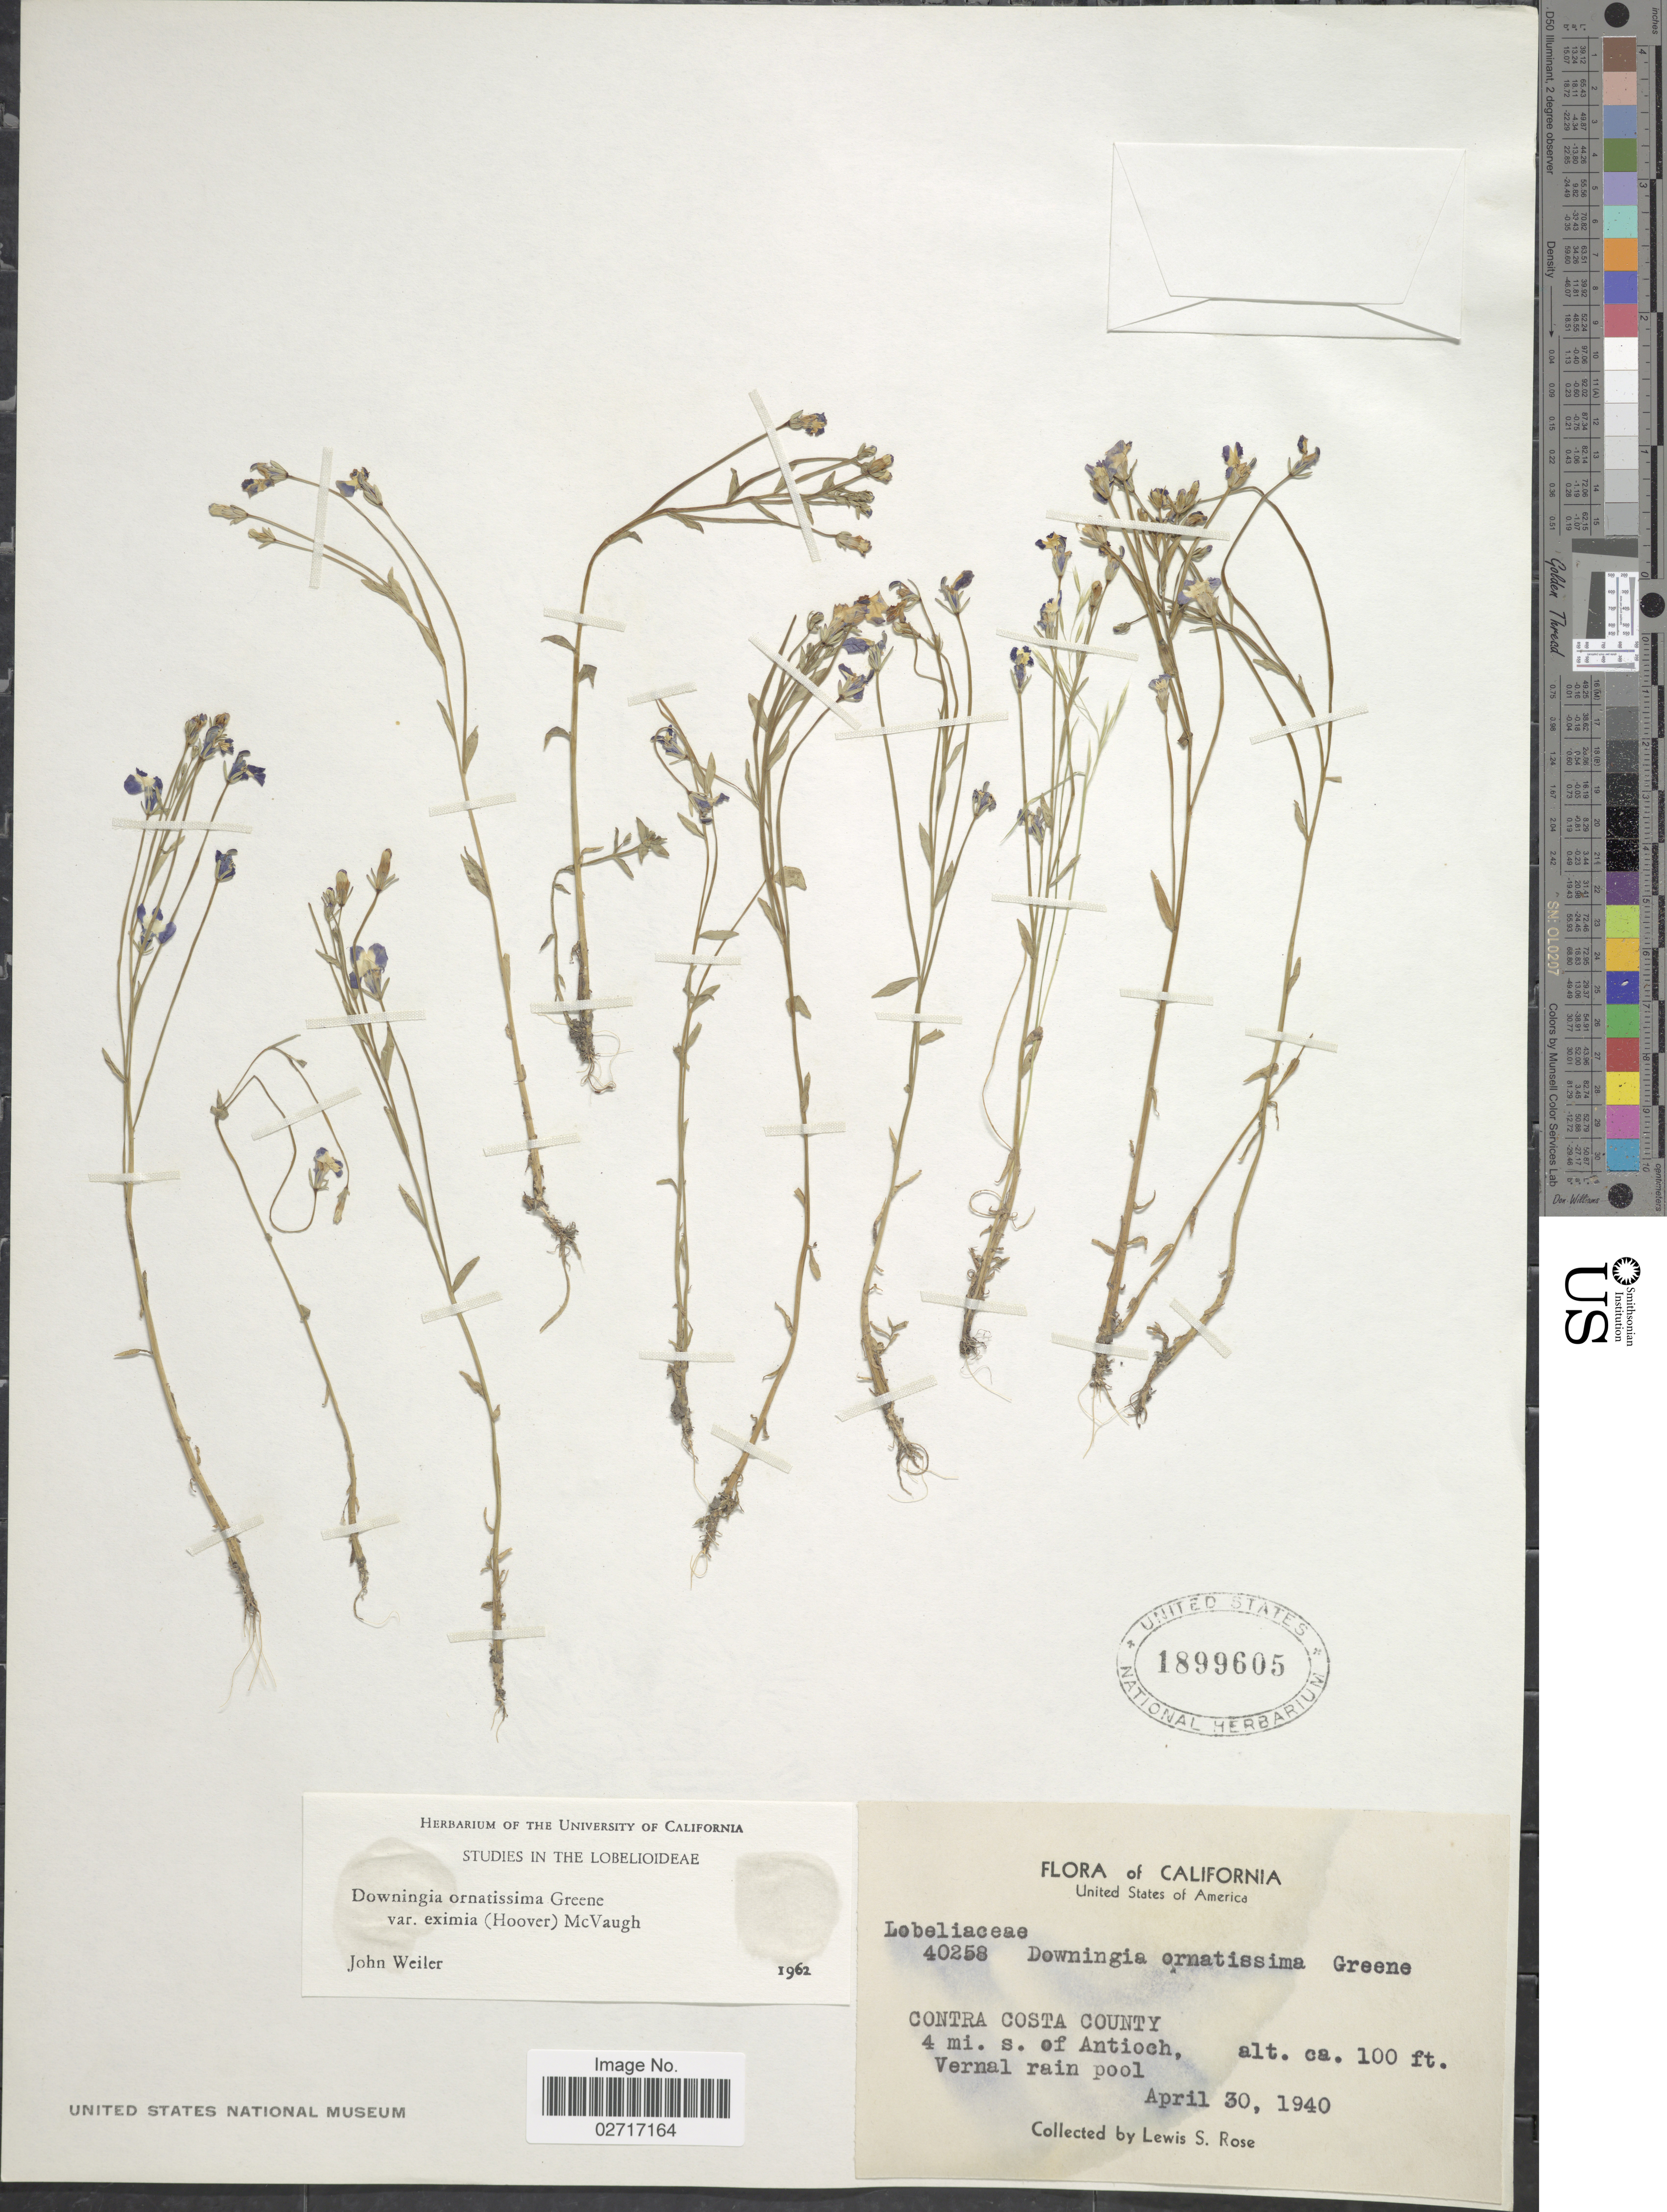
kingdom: Plantae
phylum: Tracheophyta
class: Magnoliopsida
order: Asterales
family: Campanulaceae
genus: Downingia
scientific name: Downingia ornatissima var. eximia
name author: (Hoover) McVaugh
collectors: L. S. Rose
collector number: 40258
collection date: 1940-04-30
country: United States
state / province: California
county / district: Contra Costa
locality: Contra Costa County. 4 mi. s. of Antioch, Vernal rain pool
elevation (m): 30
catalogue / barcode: US 1899605